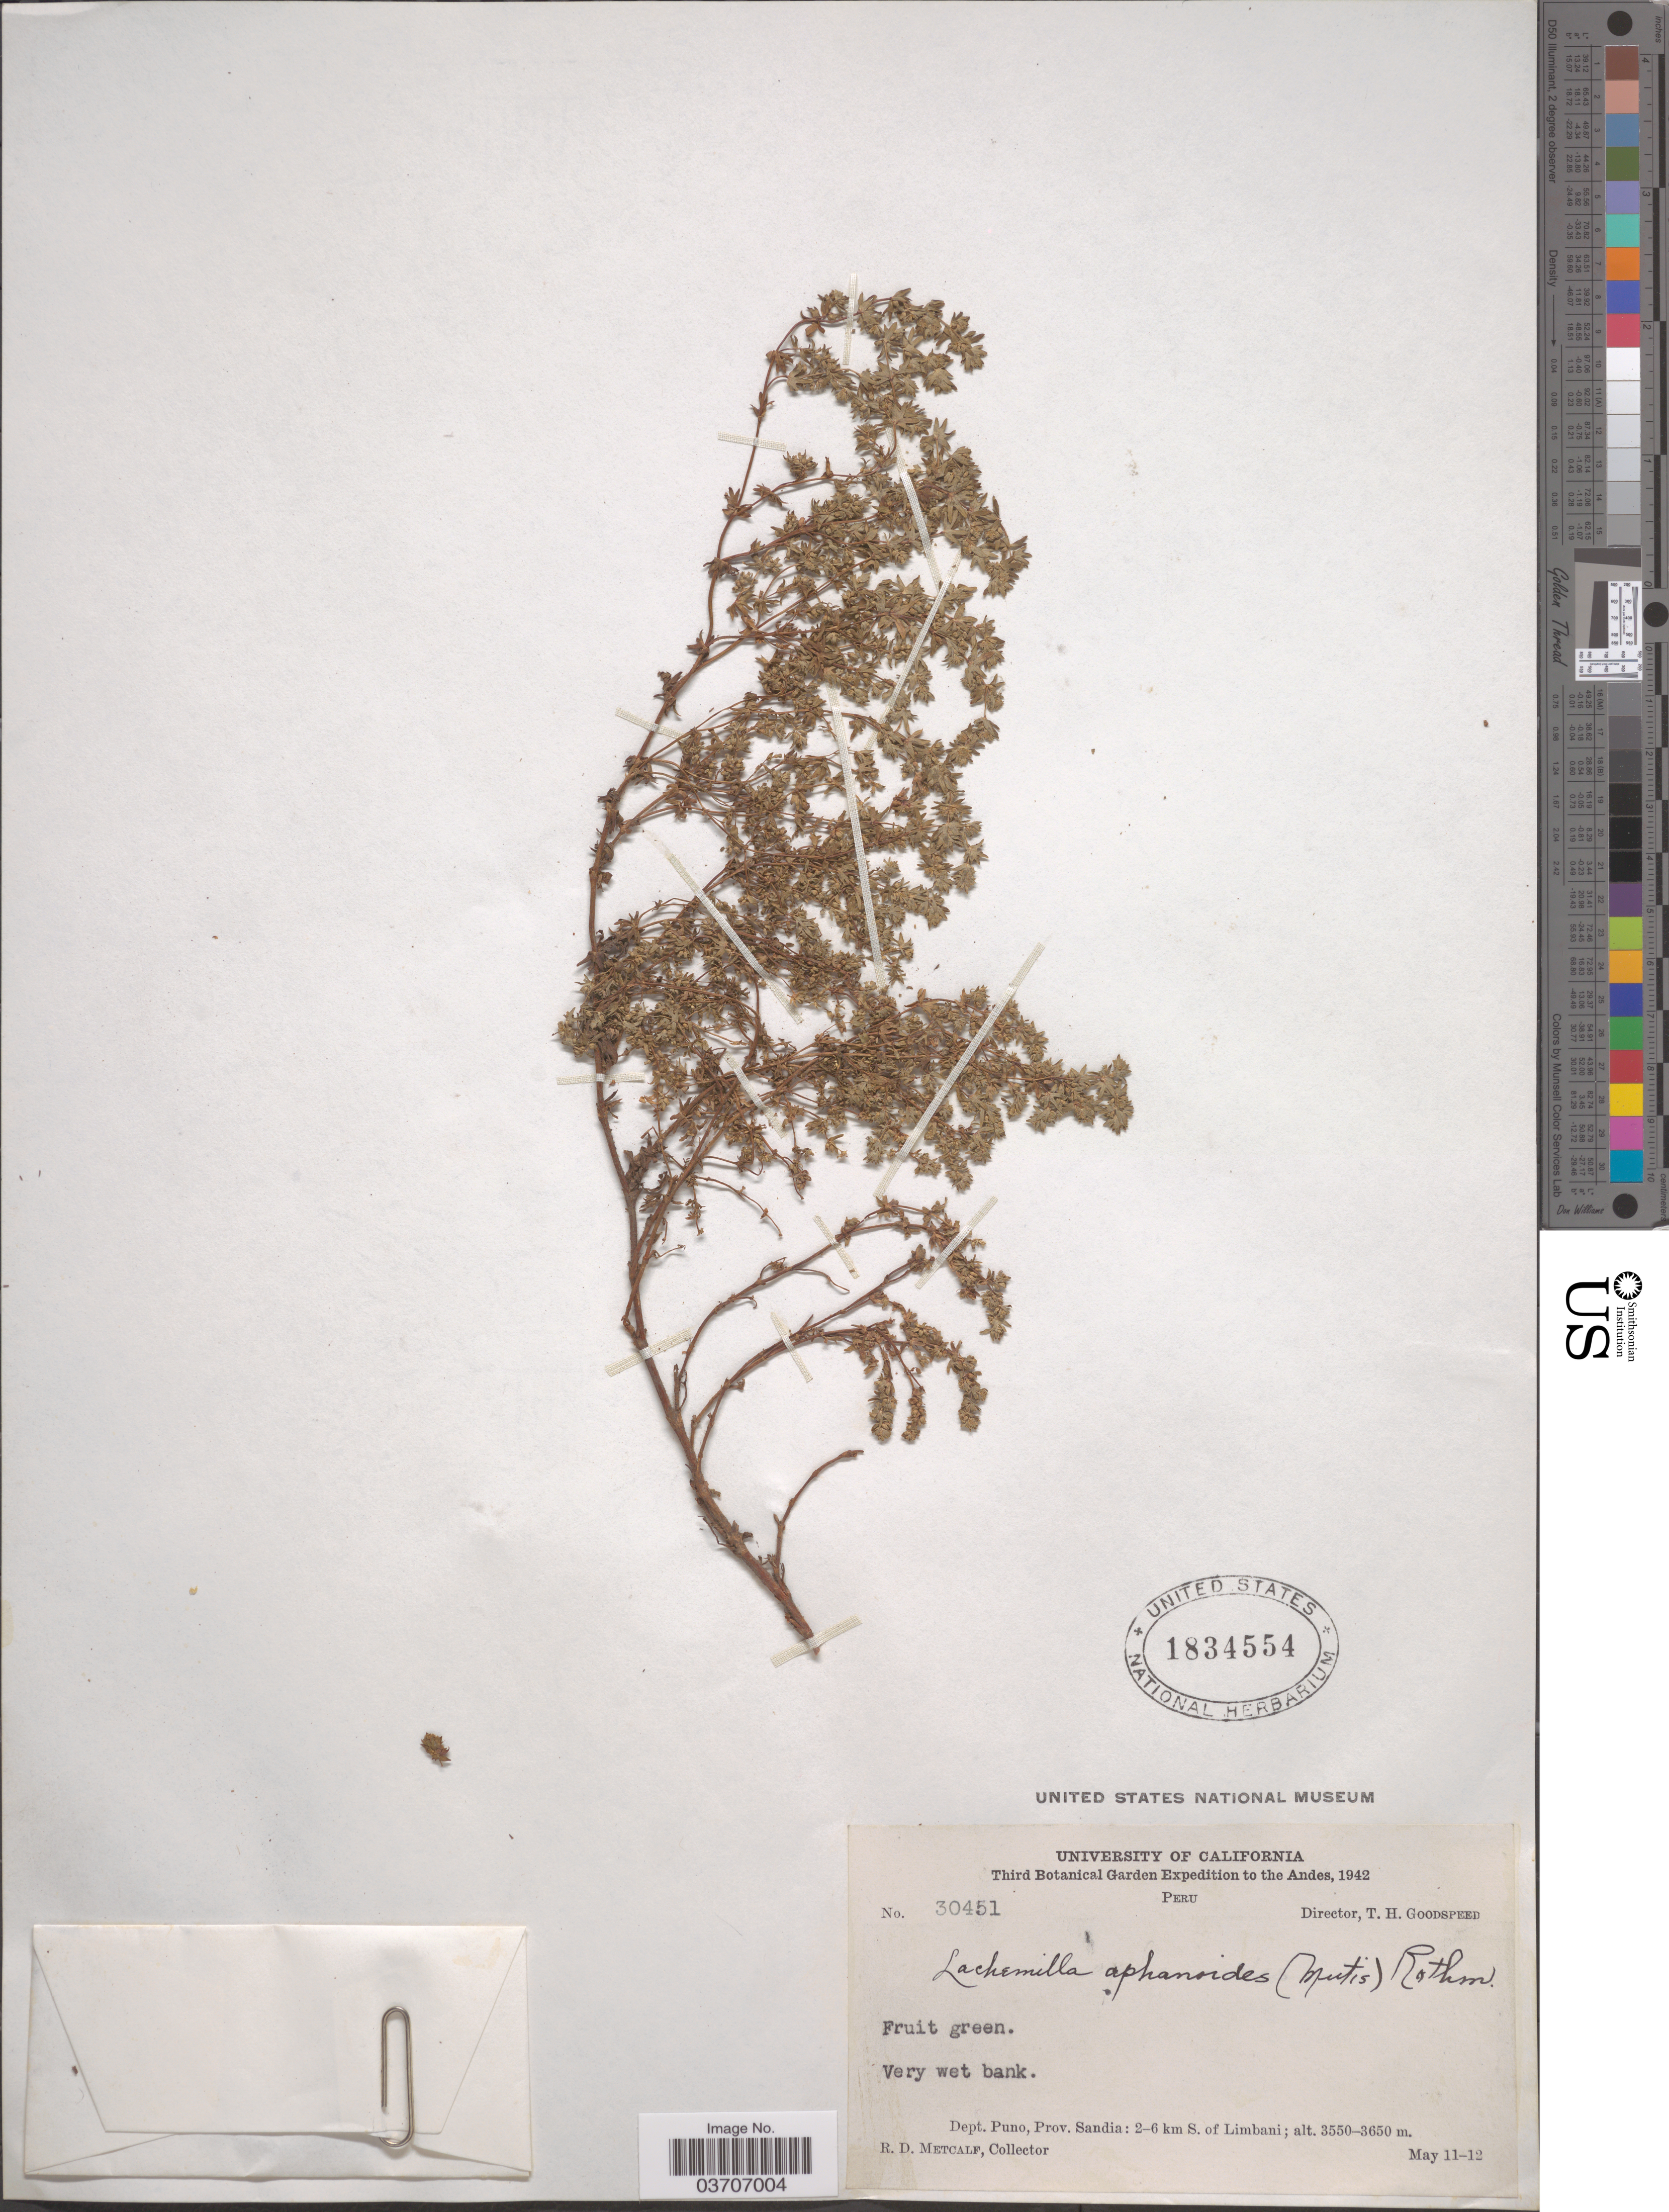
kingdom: Plantae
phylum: Tracheophyta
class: Magnoliopsida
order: Rosales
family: Rosaceae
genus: Lachemilla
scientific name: Lachemilla aphanoides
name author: (Mutis ex L. f.) Rothm.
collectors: R. D. Metcalf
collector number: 30451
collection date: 1942-05-11/1942-05-12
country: Peru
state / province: Puno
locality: The Andes. Dept. Puno, Prov. Sandia: 2-6 km S. of Limbani.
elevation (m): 3550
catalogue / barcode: US 1834554